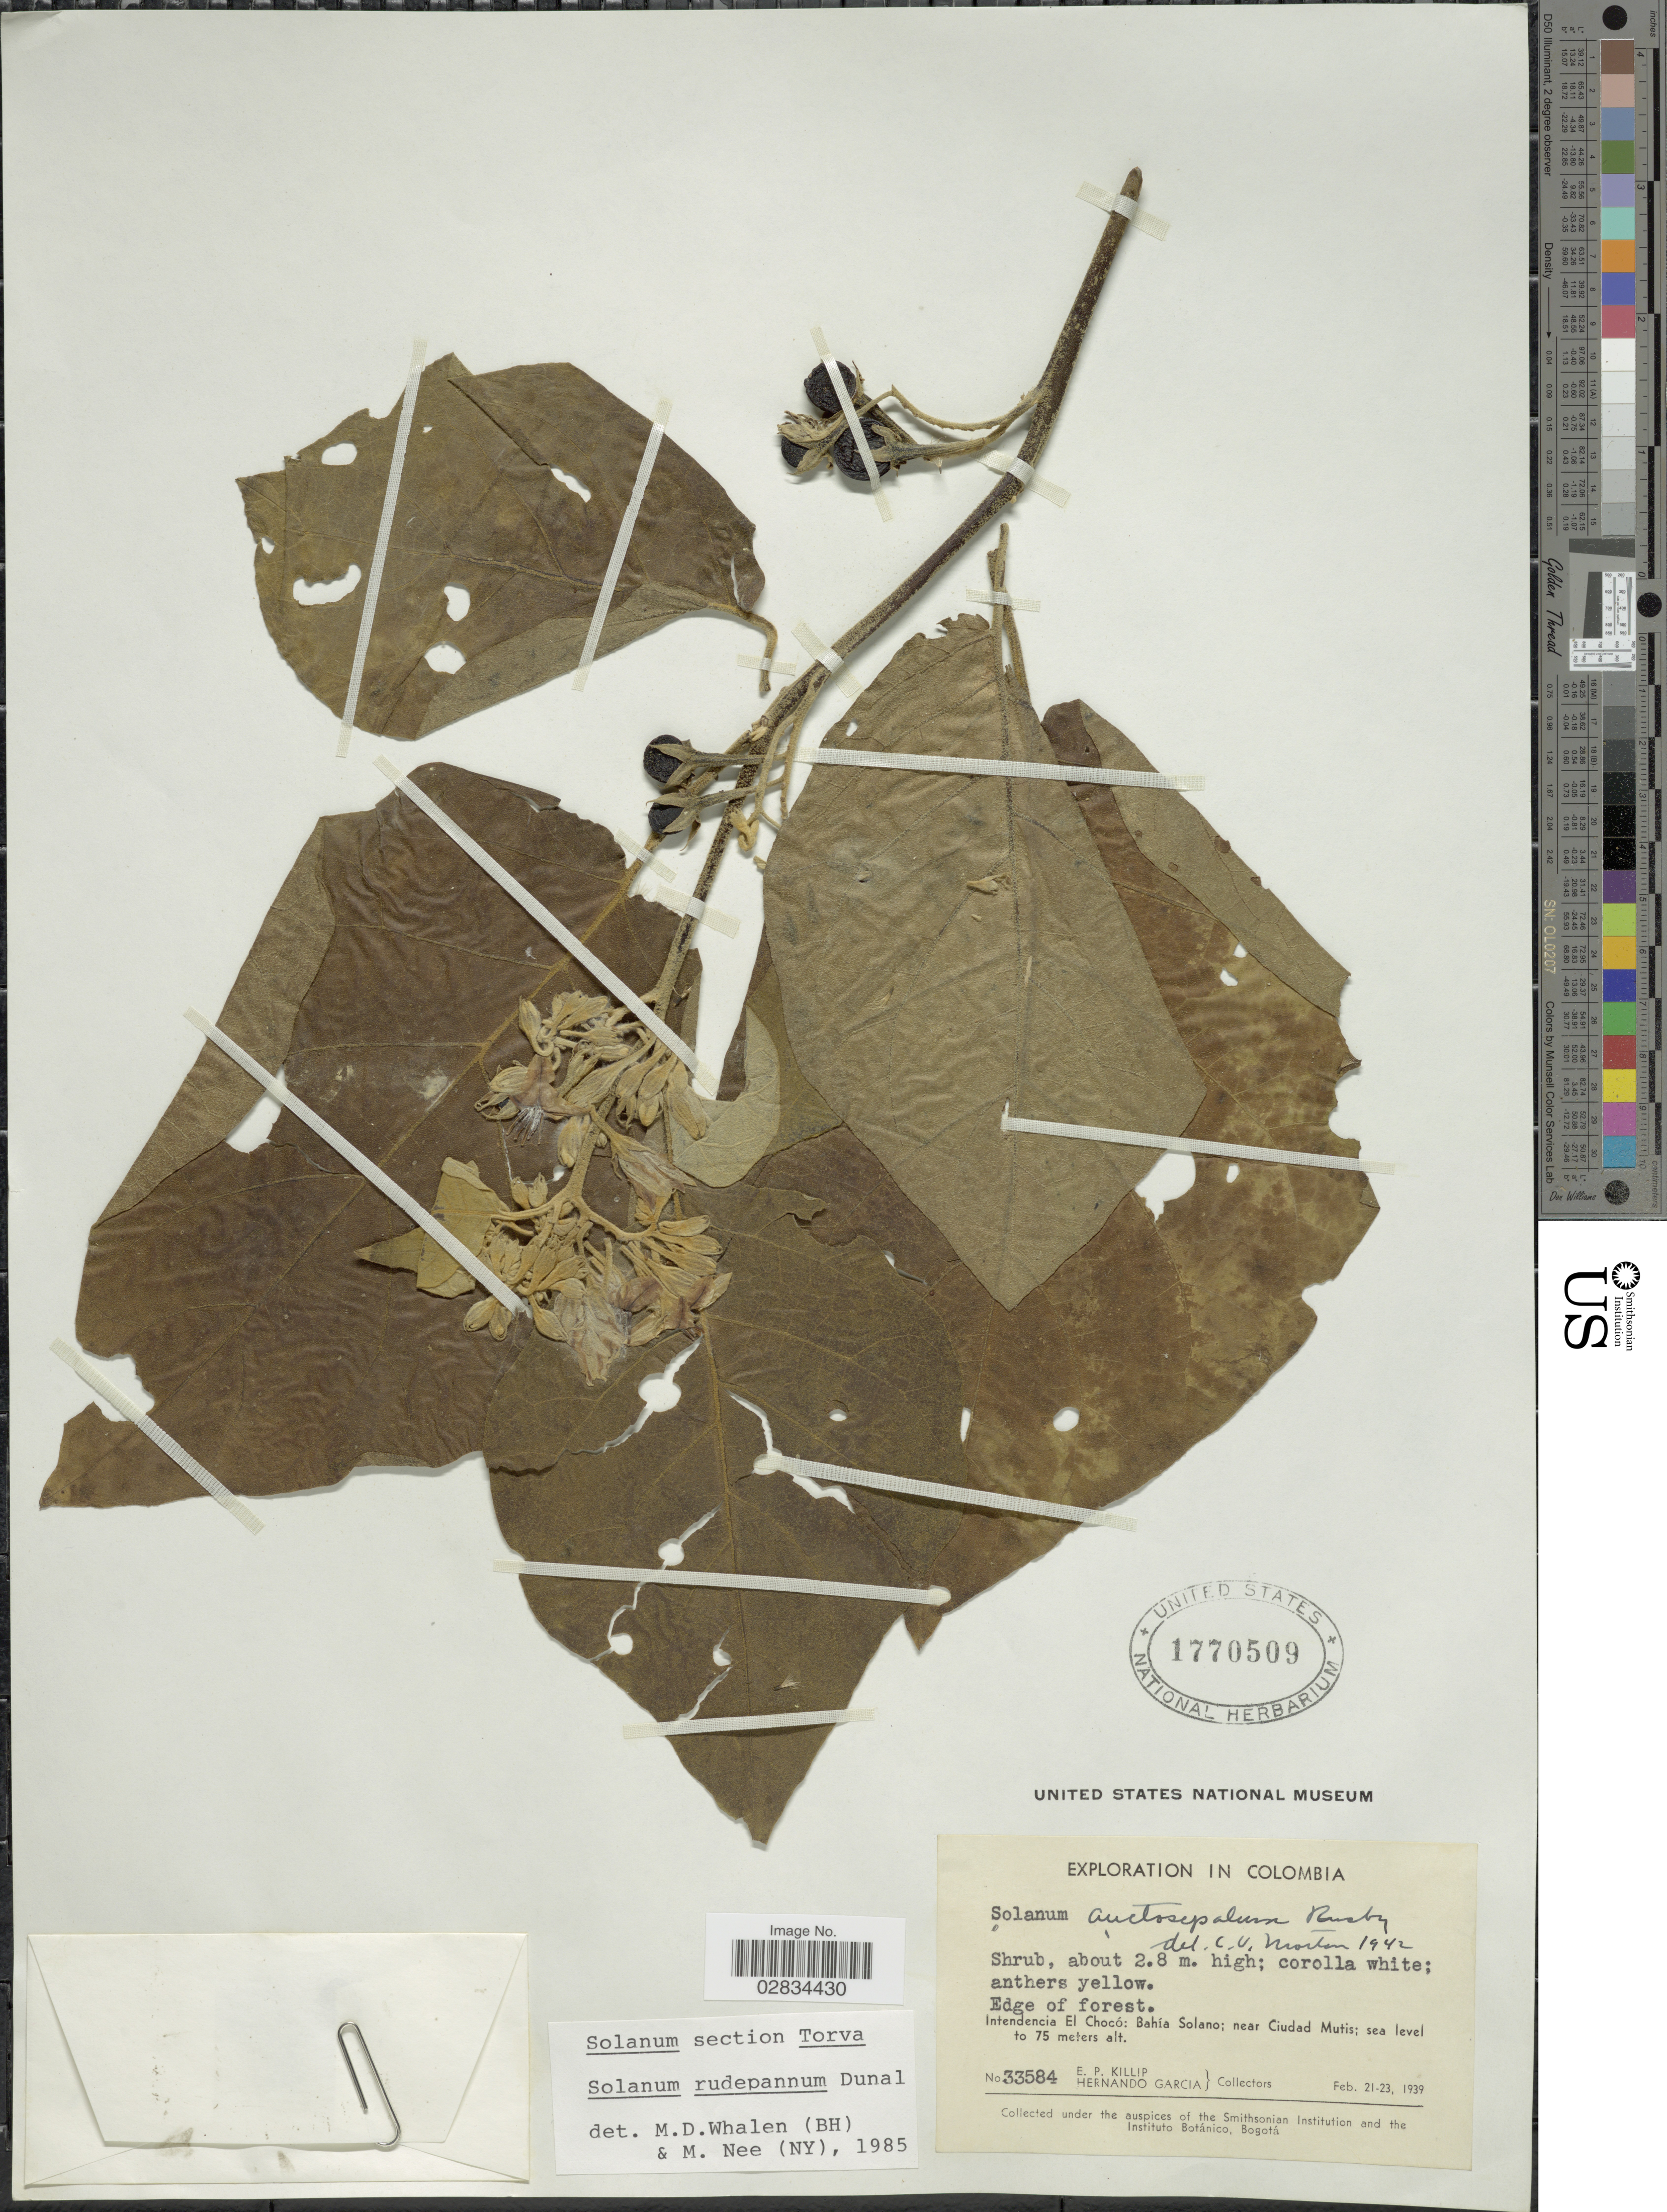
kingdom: Plantae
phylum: Tracheophyta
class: Magnoliopsida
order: Solanales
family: Solanaceae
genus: Solanum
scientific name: Solanum rudepannum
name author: Dunal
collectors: E. P. Killip & H. Garcia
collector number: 33584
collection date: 1939-02-21/1939-02-23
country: Colombia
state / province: Chocó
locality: Intendencia El Chocó: Bahía Solano; near Ciudad Mutis.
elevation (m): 75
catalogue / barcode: US 1770509